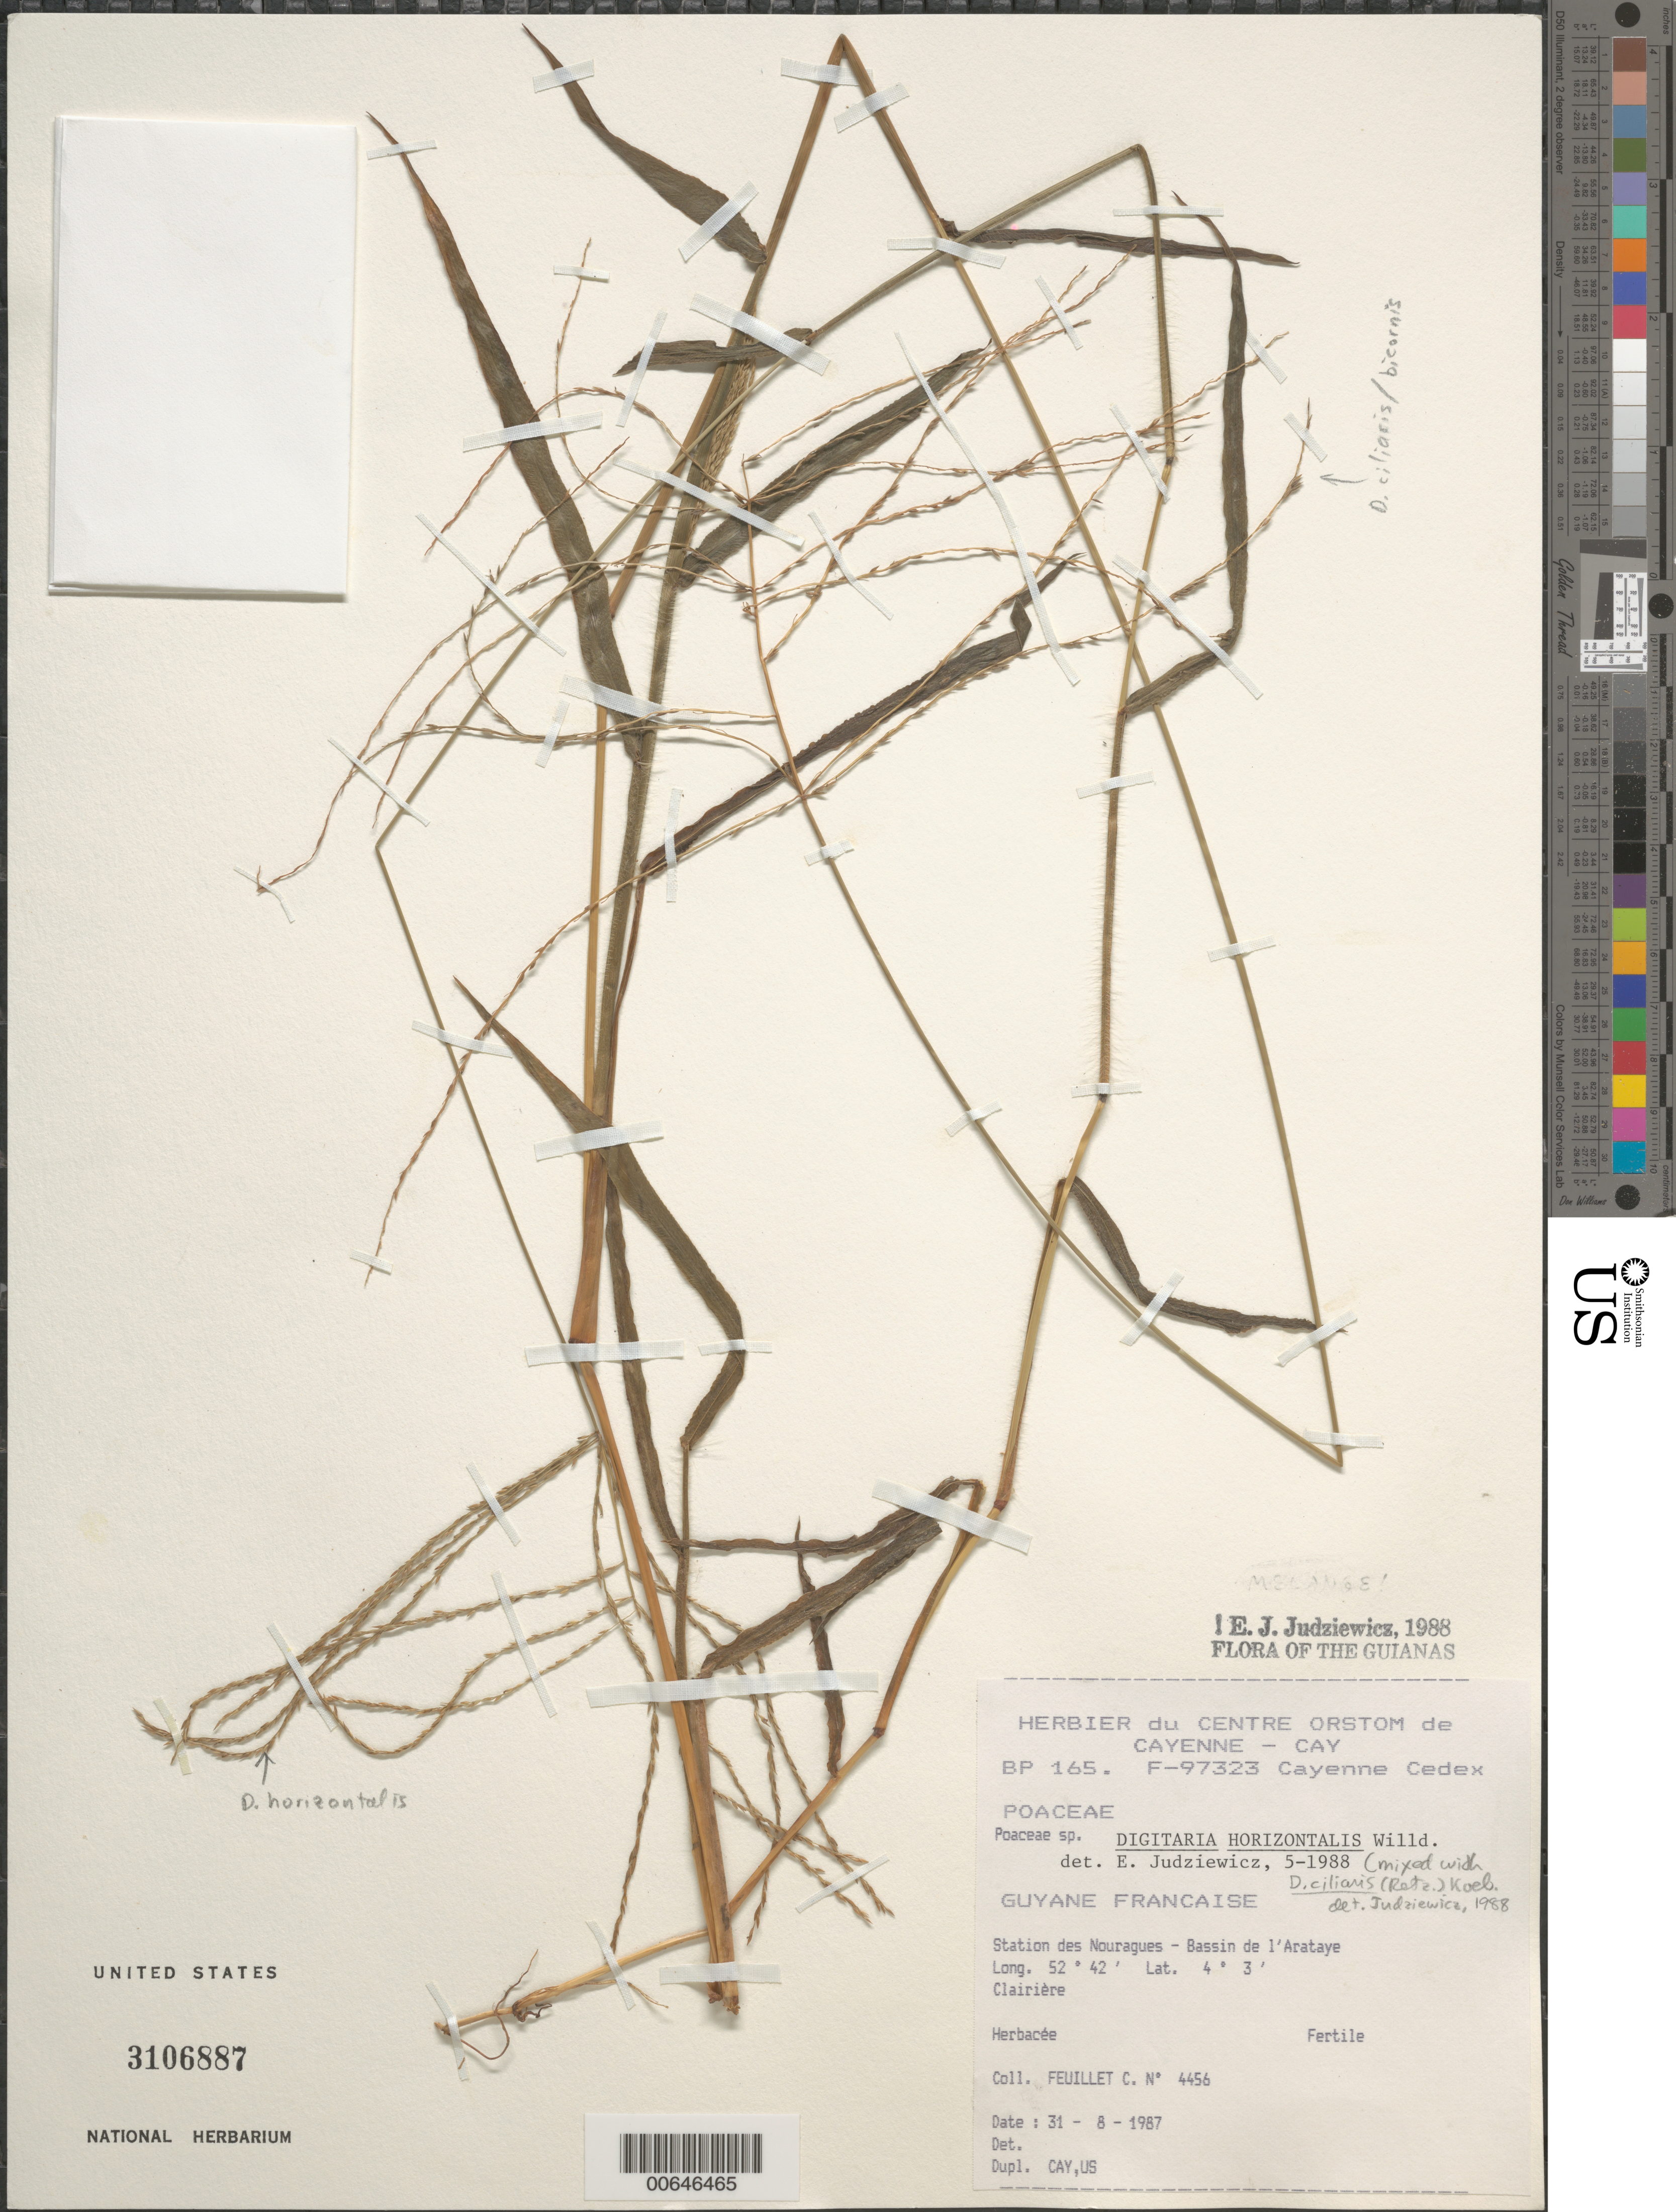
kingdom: Plantae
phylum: Tracheophyta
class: Liliopsida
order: Poales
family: Poaceae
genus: Digitaria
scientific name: Digitaria horizontalis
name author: Willd.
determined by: Judziewicz, E. J.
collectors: C. Feuillet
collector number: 4456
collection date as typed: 31 Aug 1987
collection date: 1987-08-31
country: French Guiana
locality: Station des Nouragues, Bassin de l'Arataye, Clairiére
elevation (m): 250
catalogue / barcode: US 3106887